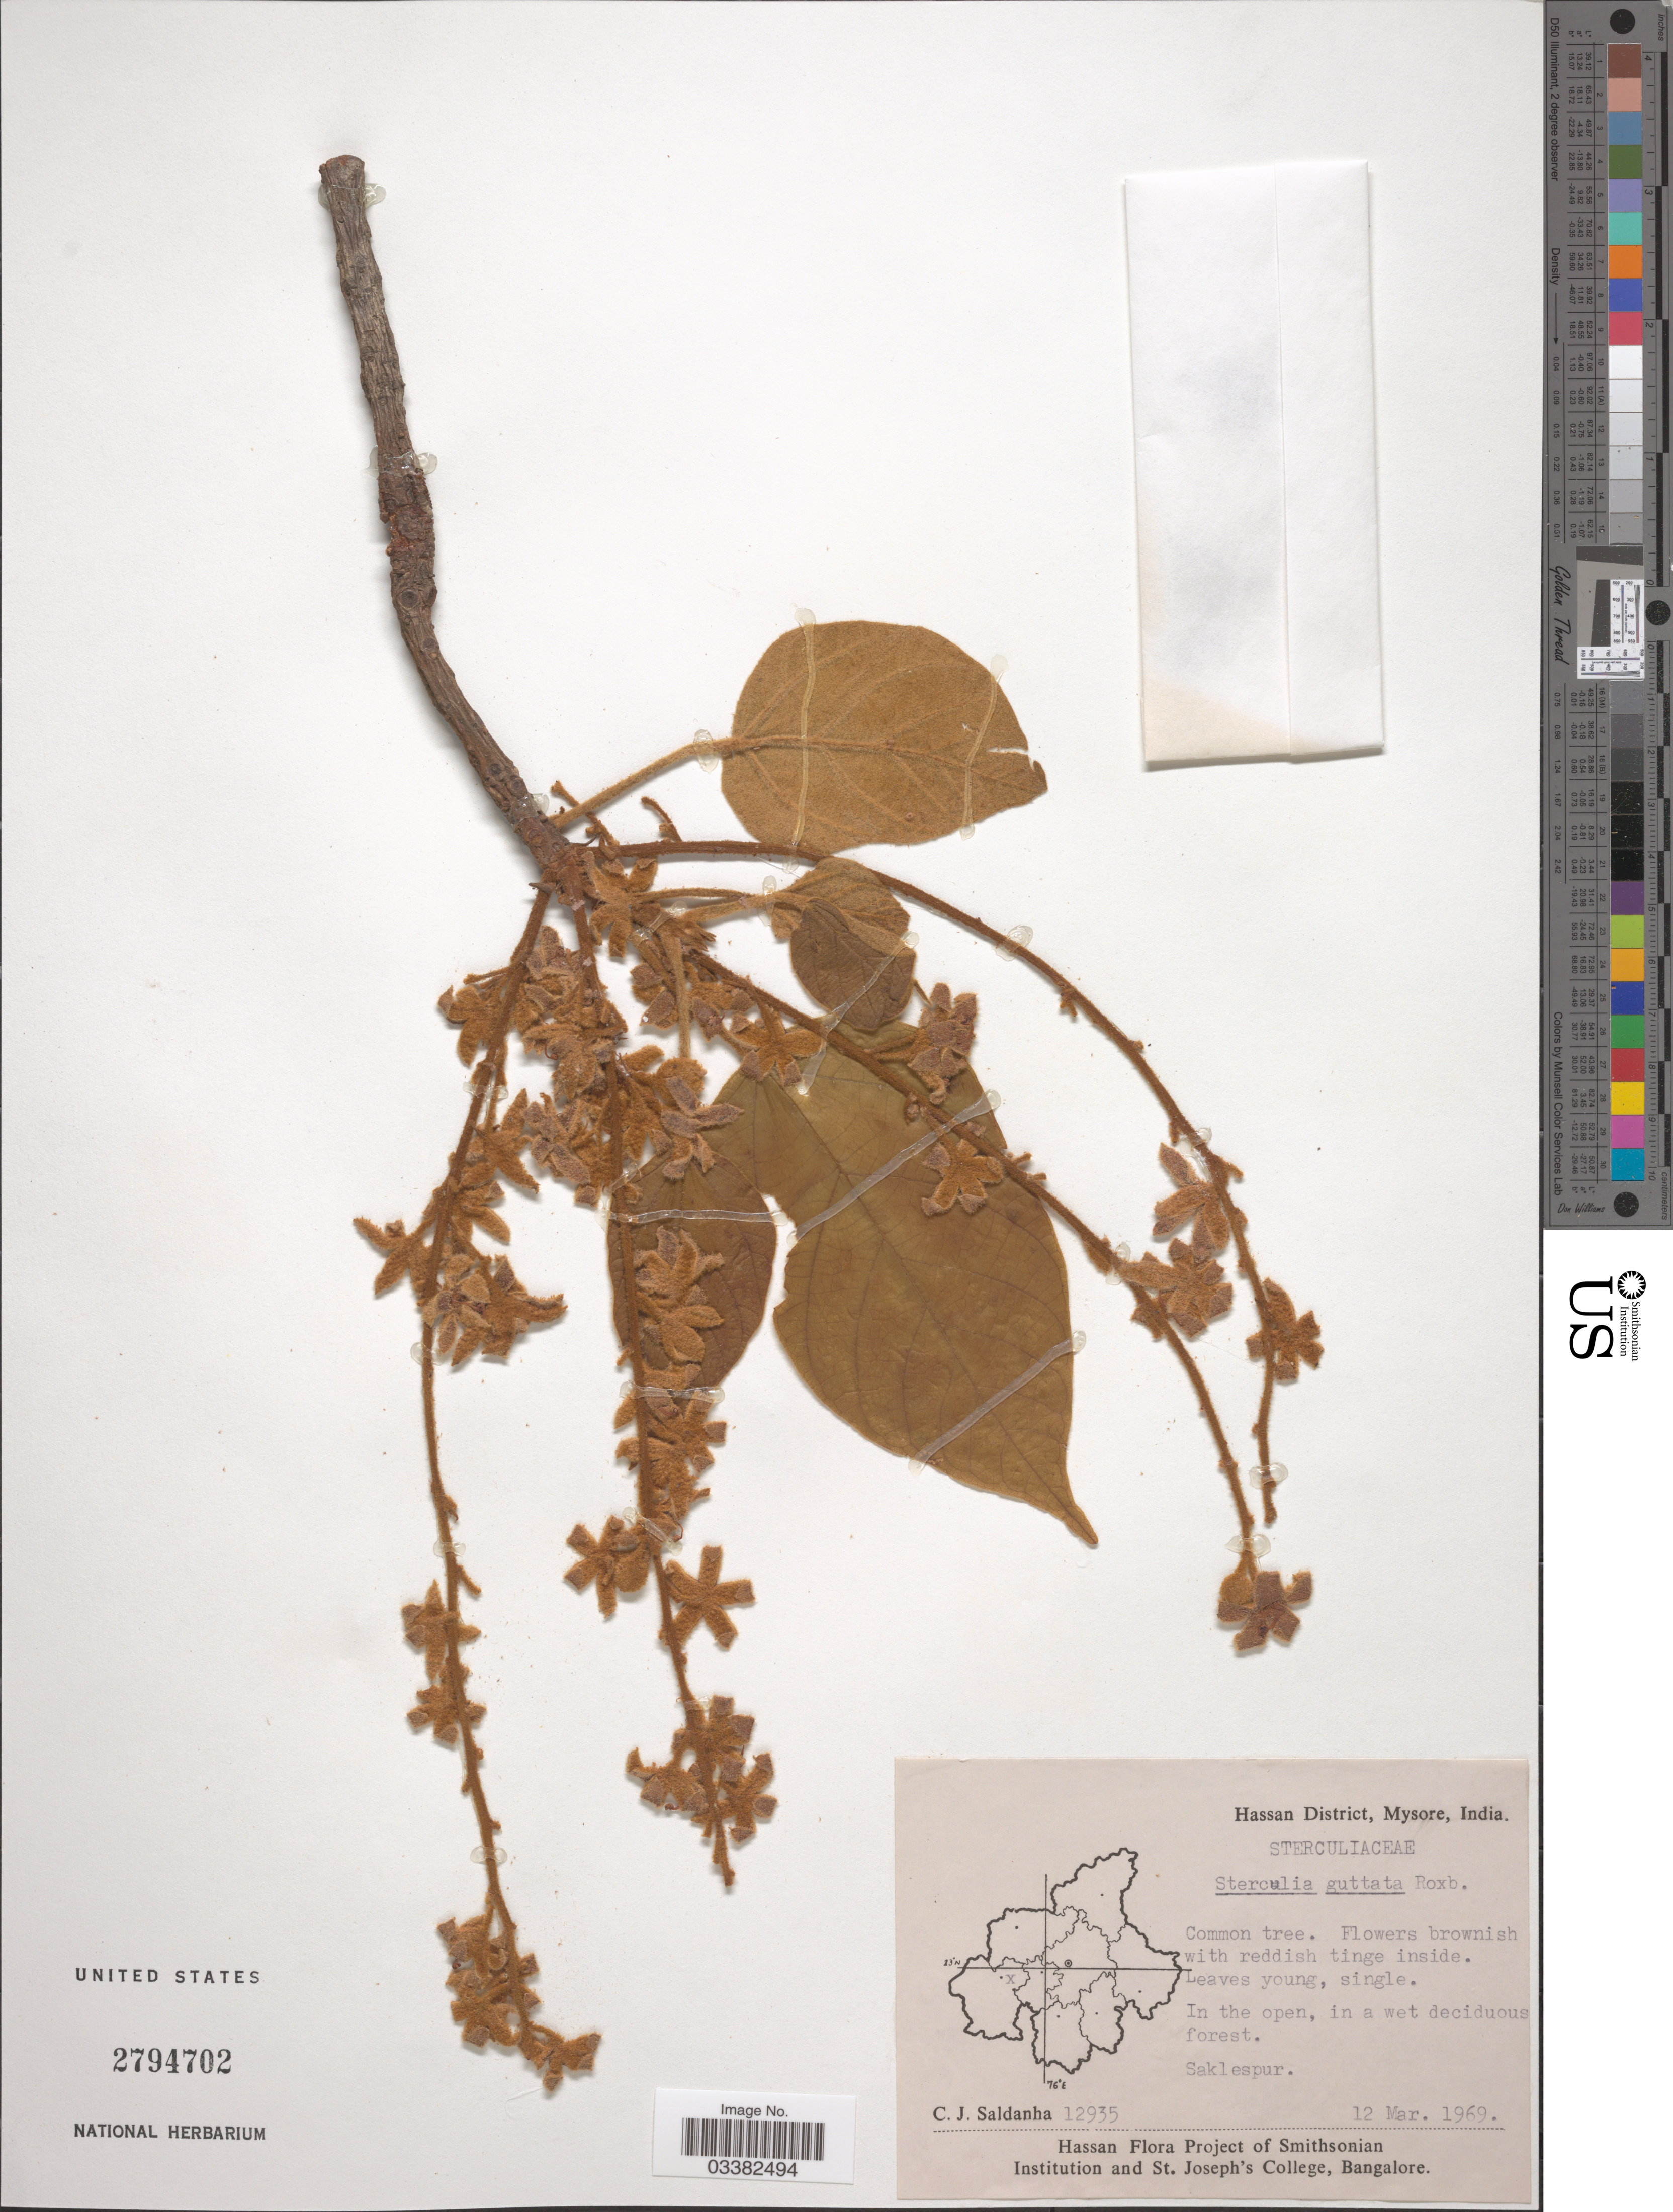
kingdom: Plantae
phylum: Tracheophyta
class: Magnoliopsida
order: Malvales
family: Malvaceae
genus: Sterculia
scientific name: Sterculia guttata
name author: Roxb. ex G. Don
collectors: C. J. Saldanha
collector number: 12935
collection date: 1969-03-12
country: India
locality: Hassan District, Mysore. Saklespur.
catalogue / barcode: US 2794702